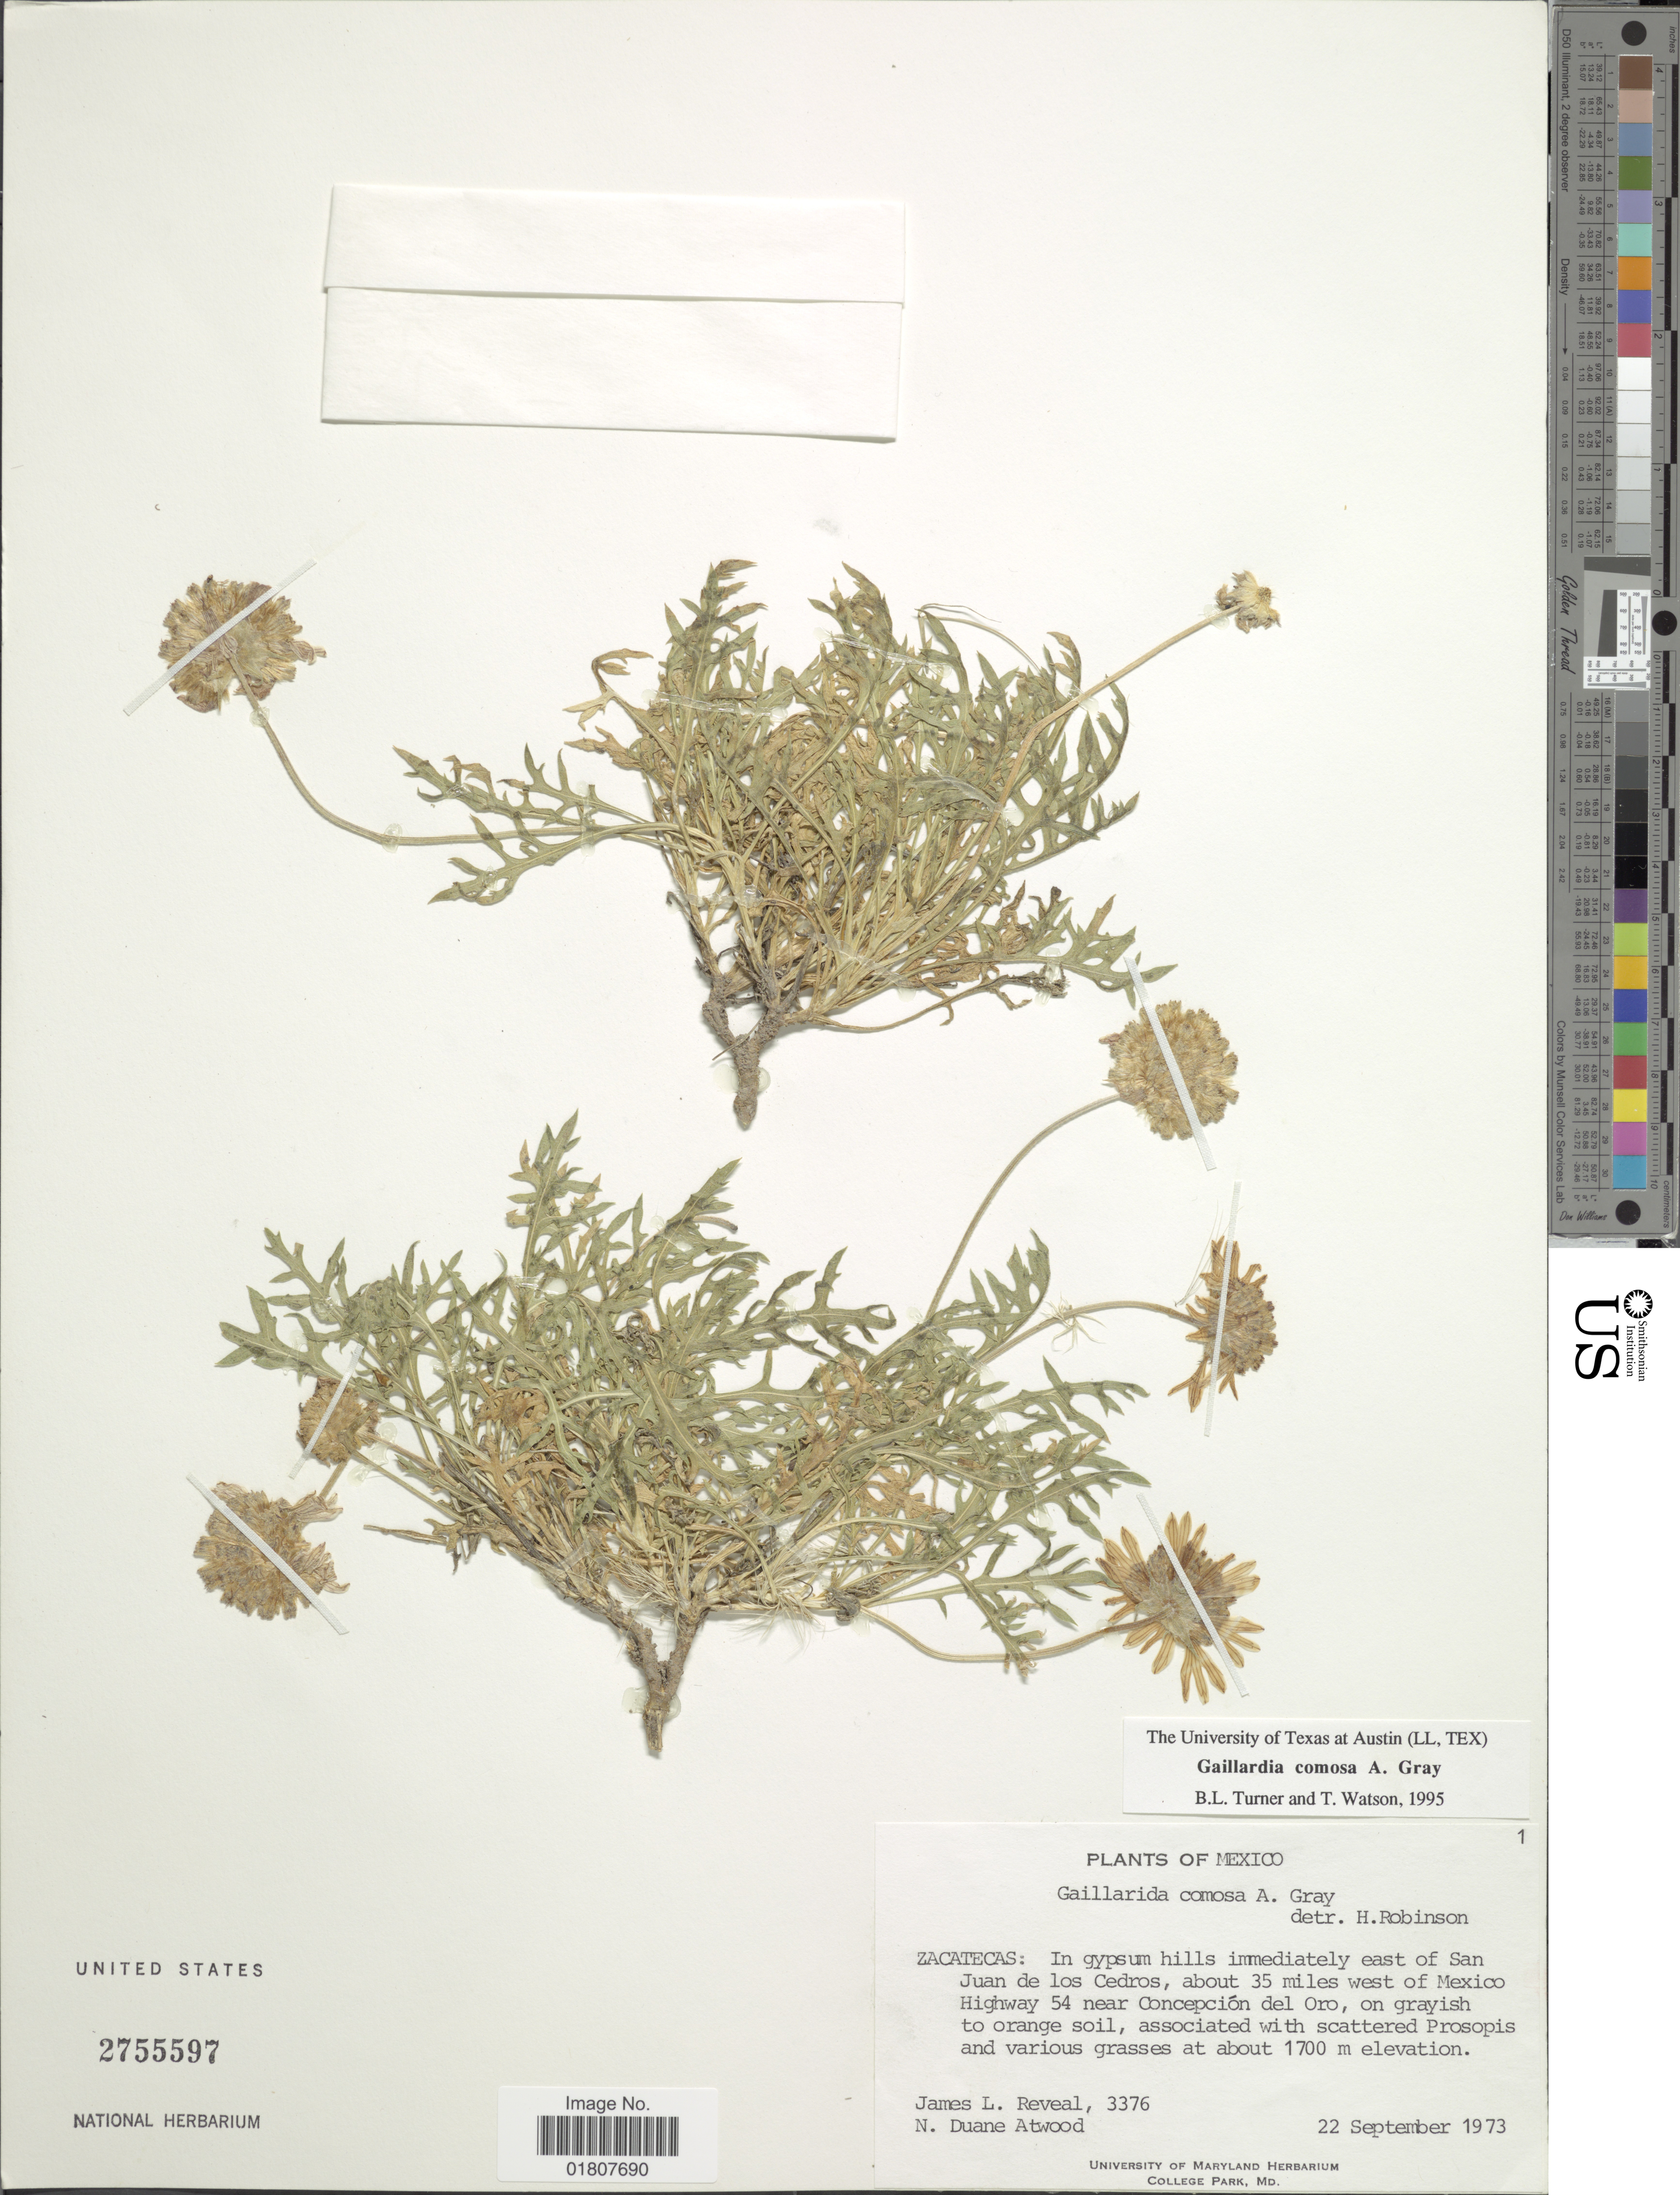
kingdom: Plantae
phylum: Tracheophyta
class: Magnoliopsida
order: Asterales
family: Asteraceae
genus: Gaillardia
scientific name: Gaillardia comosa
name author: A. Gray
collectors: J. L. Reveal & N. Atwood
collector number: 3376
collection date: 1973-09-22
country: Mexico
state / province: Zacatecas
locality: Zacatecas: In gypsum hills immediately east of San Juan de los Cedros, about 35 miles west of Mexico Highway 54 near Concepción del Oro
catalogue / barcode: US 2755597